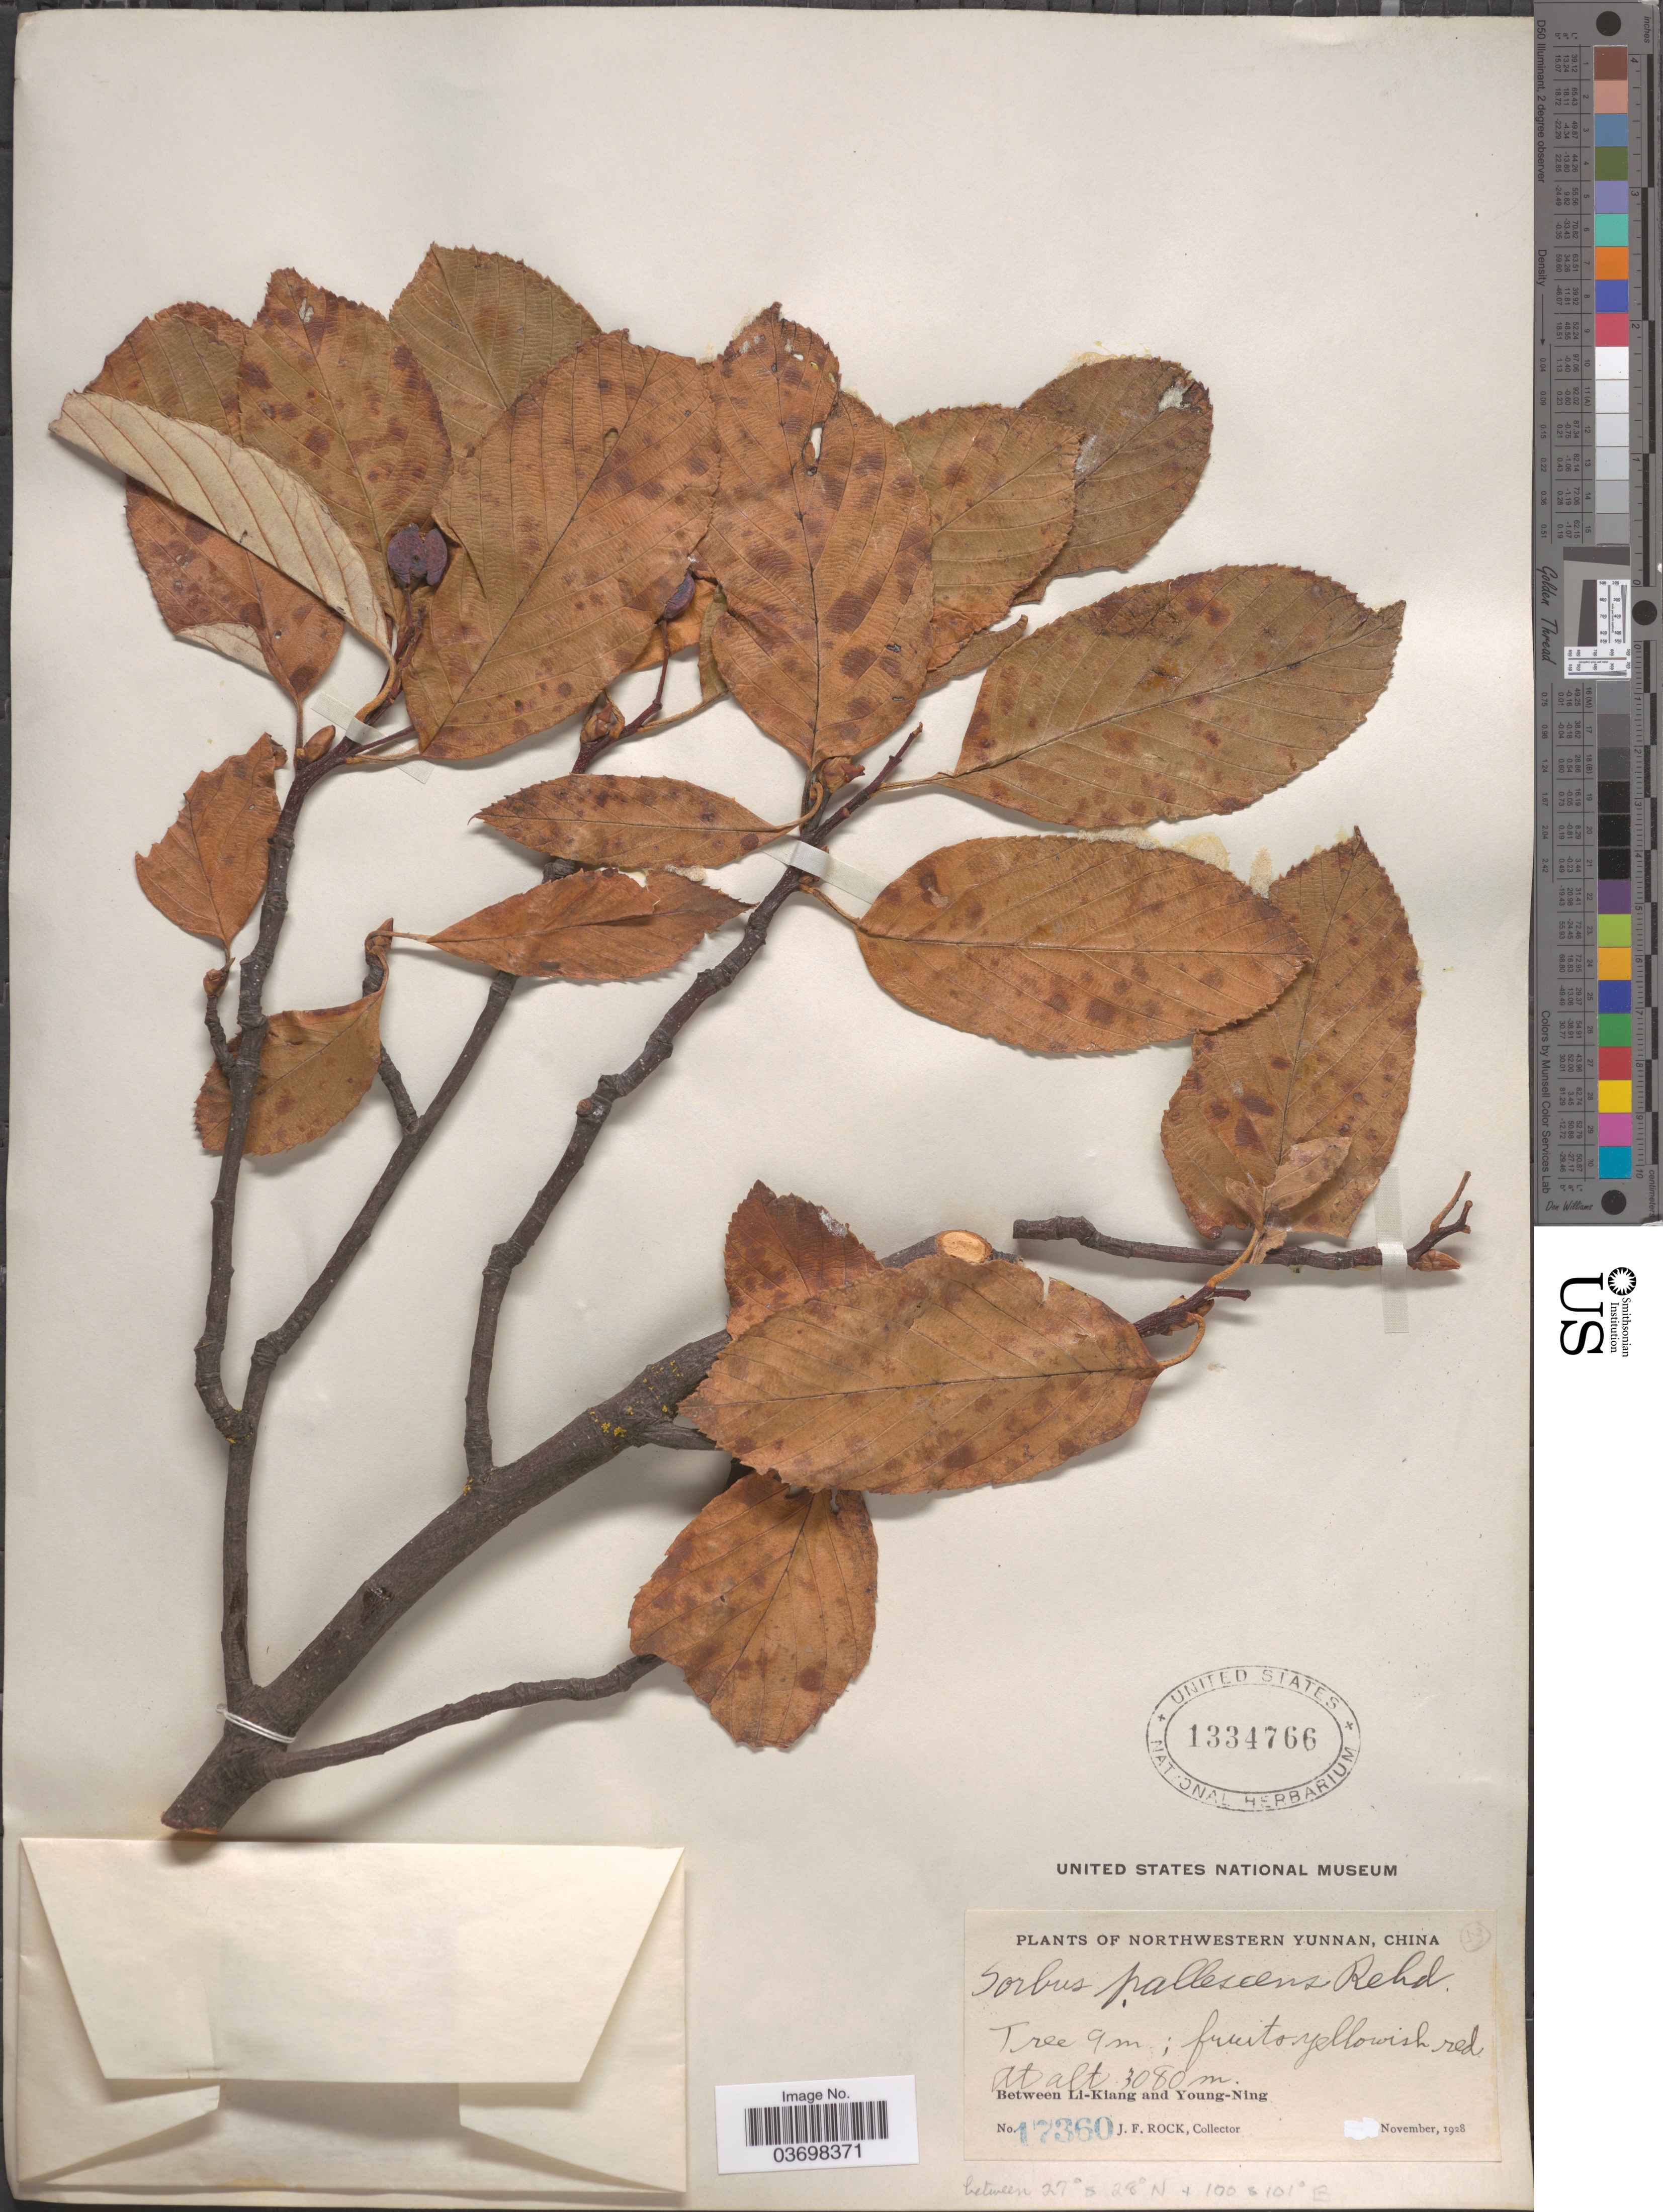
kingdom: Plantae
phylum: Tracheophyta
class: Magnoliopsida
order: Rosales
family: Rosaceae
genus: Sorbus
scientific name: Sorbus pallescens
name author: Rehder in Sarg.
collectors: J. Rock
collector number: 17360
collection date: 1928-11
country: China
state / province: Yunnan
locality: Northwestern Yunnan. Between Li-Kiang and Young-Ning.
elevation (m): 3080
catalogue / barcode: US 1334766